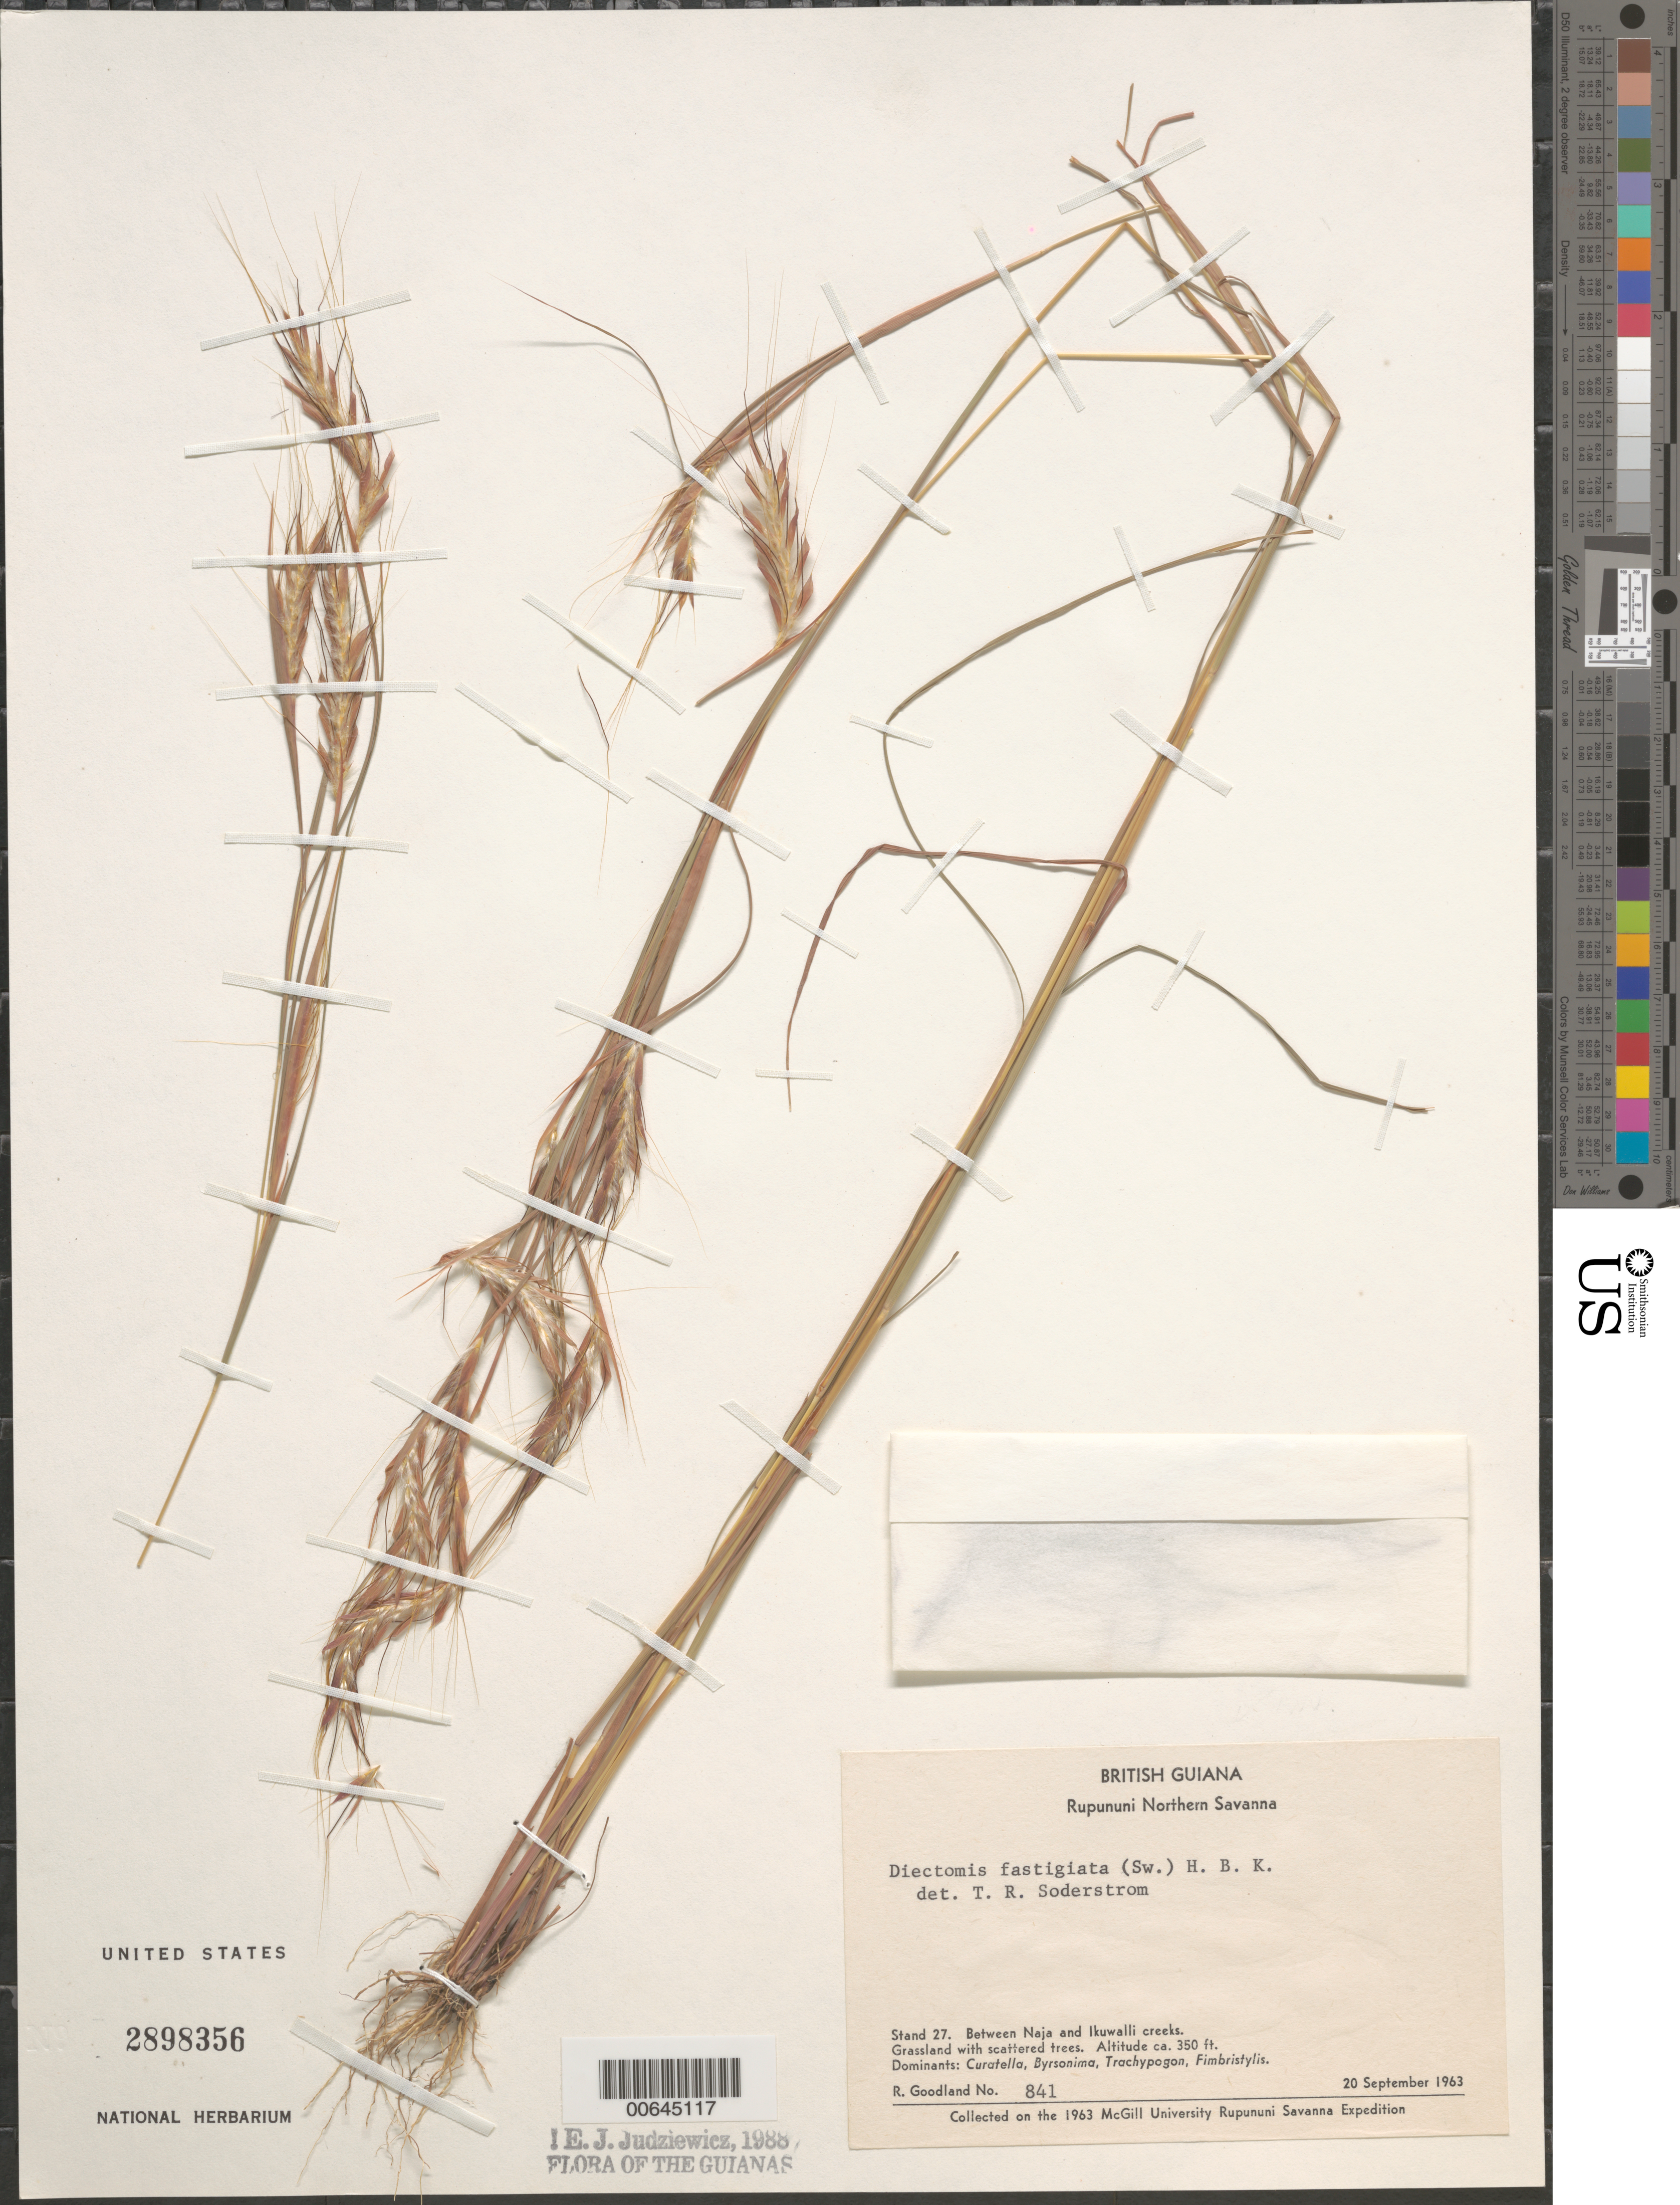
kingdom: Plantae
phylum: Tracheophyta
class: Liliopsida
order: Poales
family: Poaceae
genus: Andropogon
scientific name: Andropogon fastigiatus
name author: Sw.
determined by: Judziewicz, E. J.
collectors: R. Goodland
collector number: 841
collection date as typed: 20-Sep-63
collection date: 1963-09-20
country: Guyana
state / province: U. Takutu-U. Essequibo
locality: Rupununi Northern Savanna, between Naja & Ikuwalli Creeks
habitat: Grassland with scattered trees. Dominants: Curatella, Byrsonima, Trachypogon, Fimbristylis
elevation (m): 107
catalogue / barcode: US 2898356